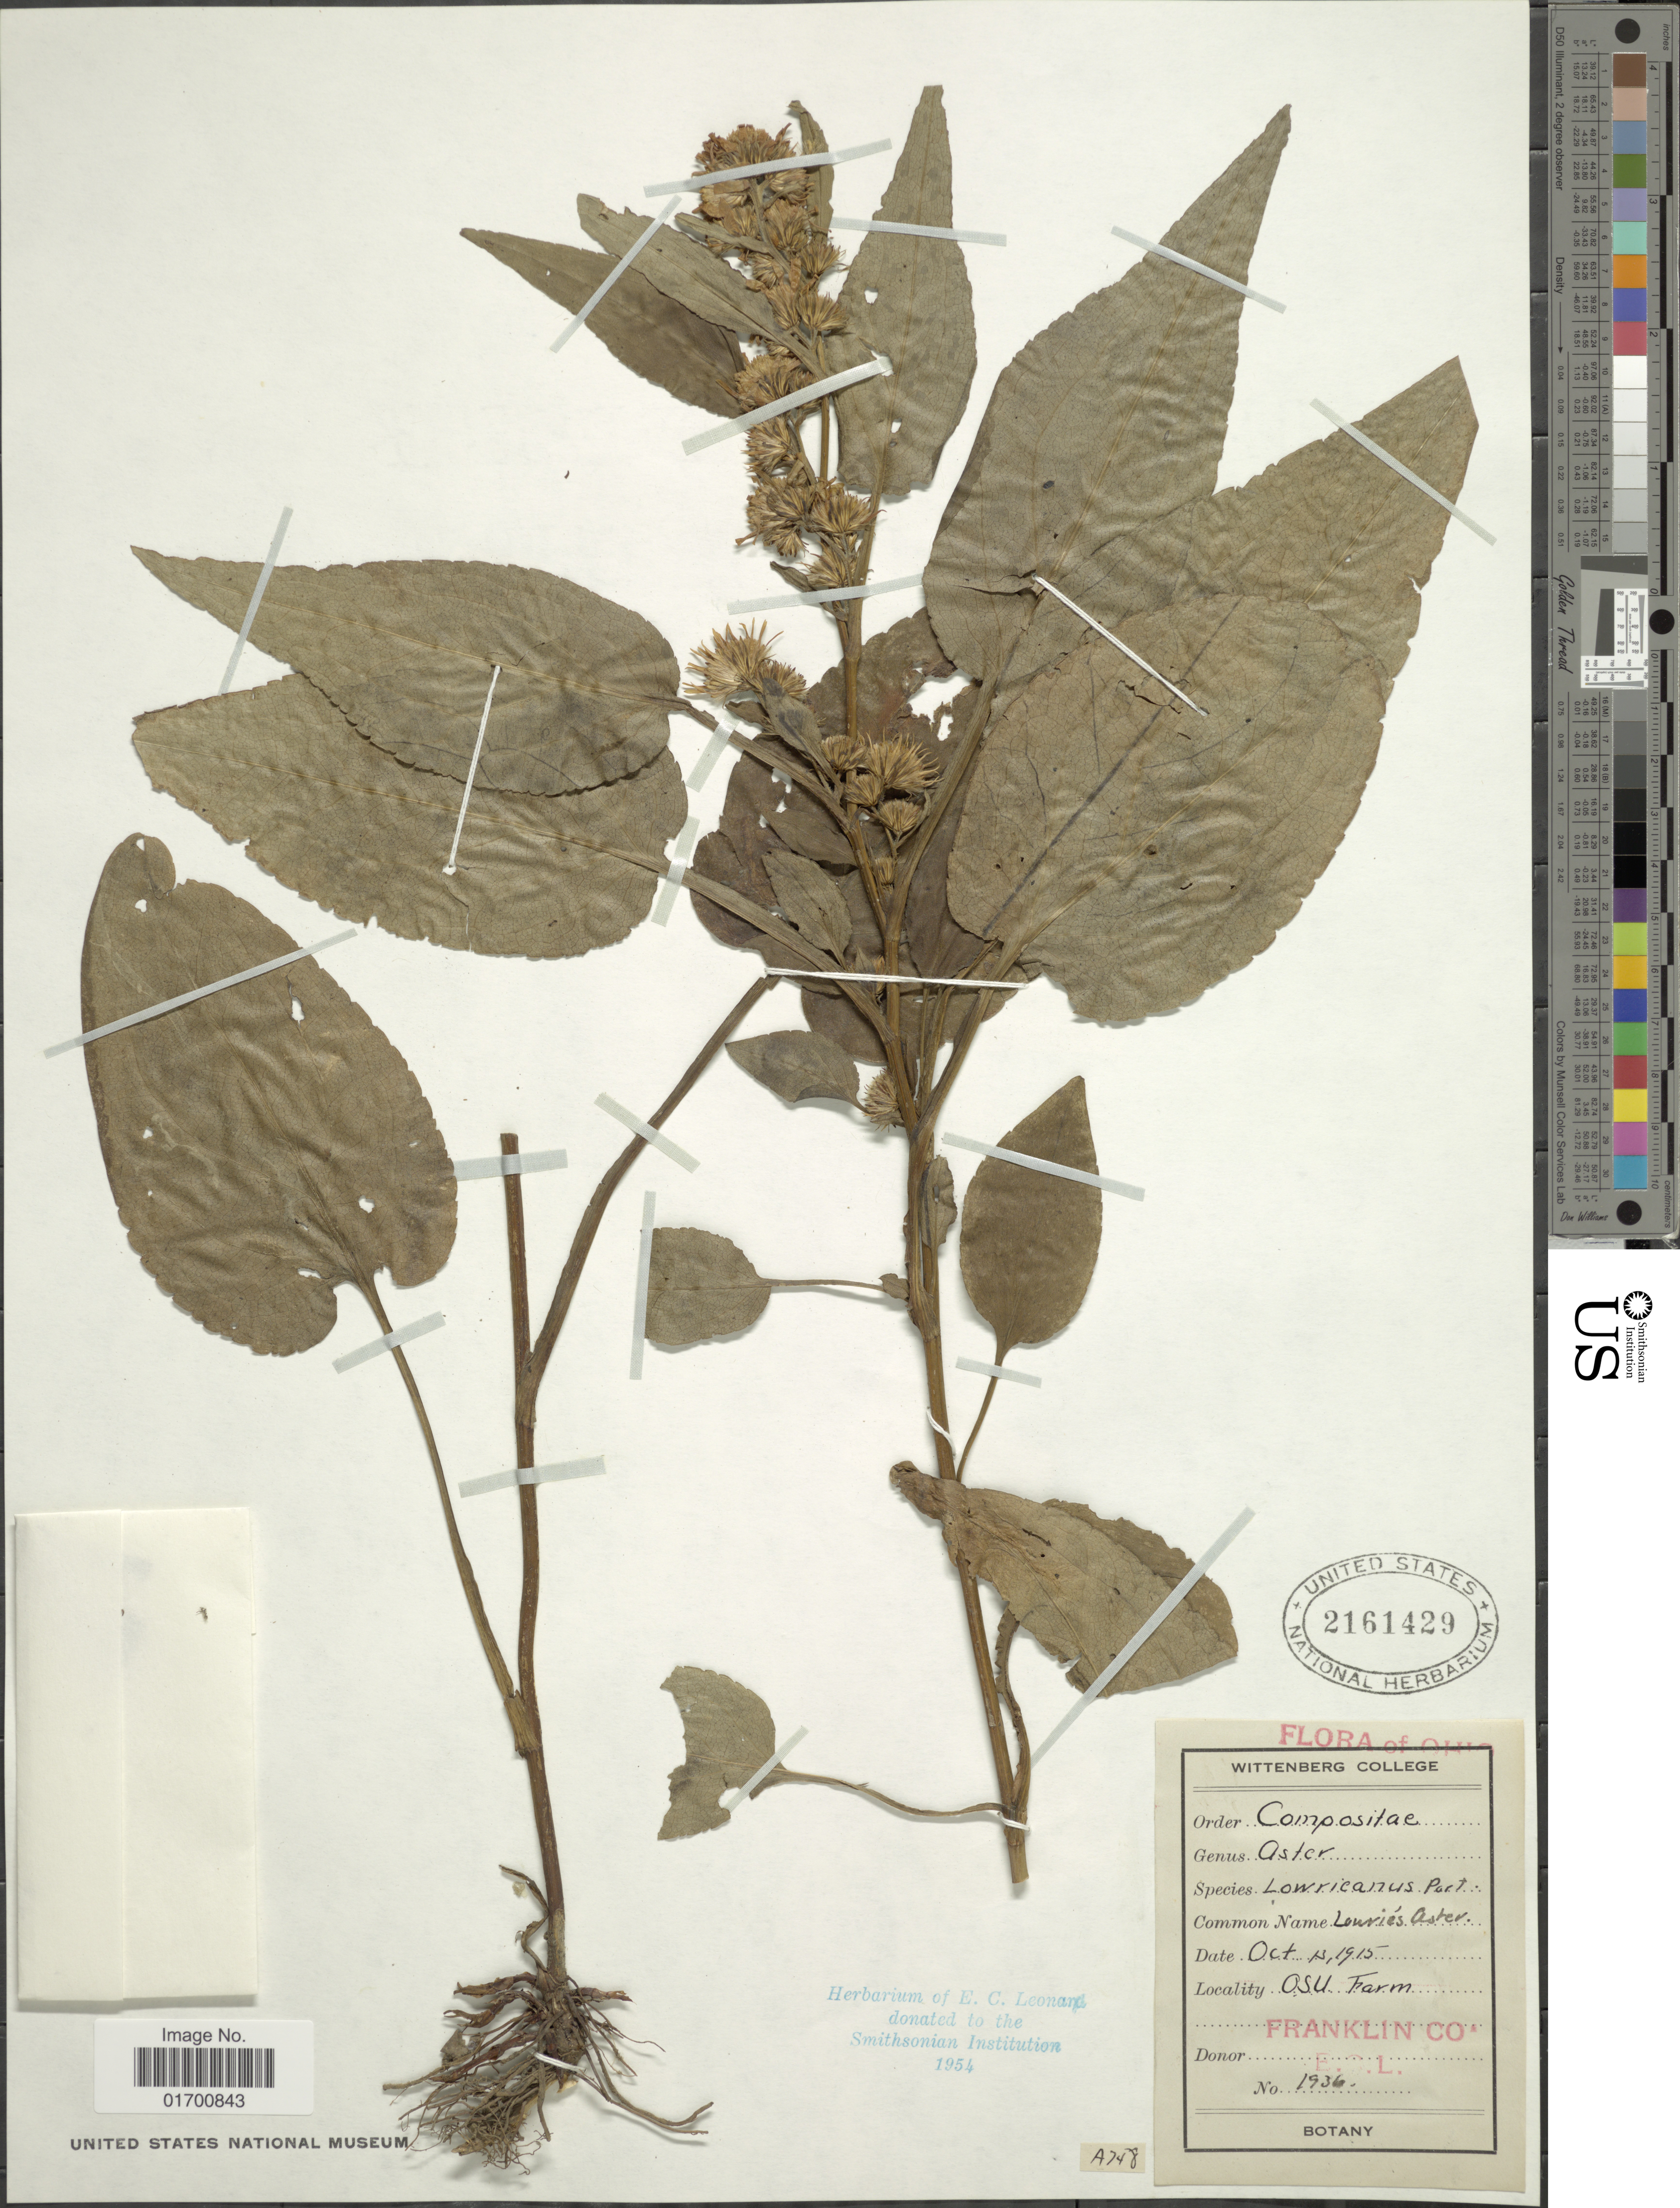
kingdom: Plantae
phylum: Tracheophyta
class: Magnoliopsida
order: Asterales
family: Asteraceae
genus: Symphyotrichum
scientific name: Symphyotrichum lowrieanum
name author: (Porter) G.L. Nesom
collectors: Wittenberg College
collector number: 1936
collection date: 1915-10-13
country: United States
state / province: Ohio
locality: OSU Farm, Franklin Co.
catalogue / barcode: US 2161429